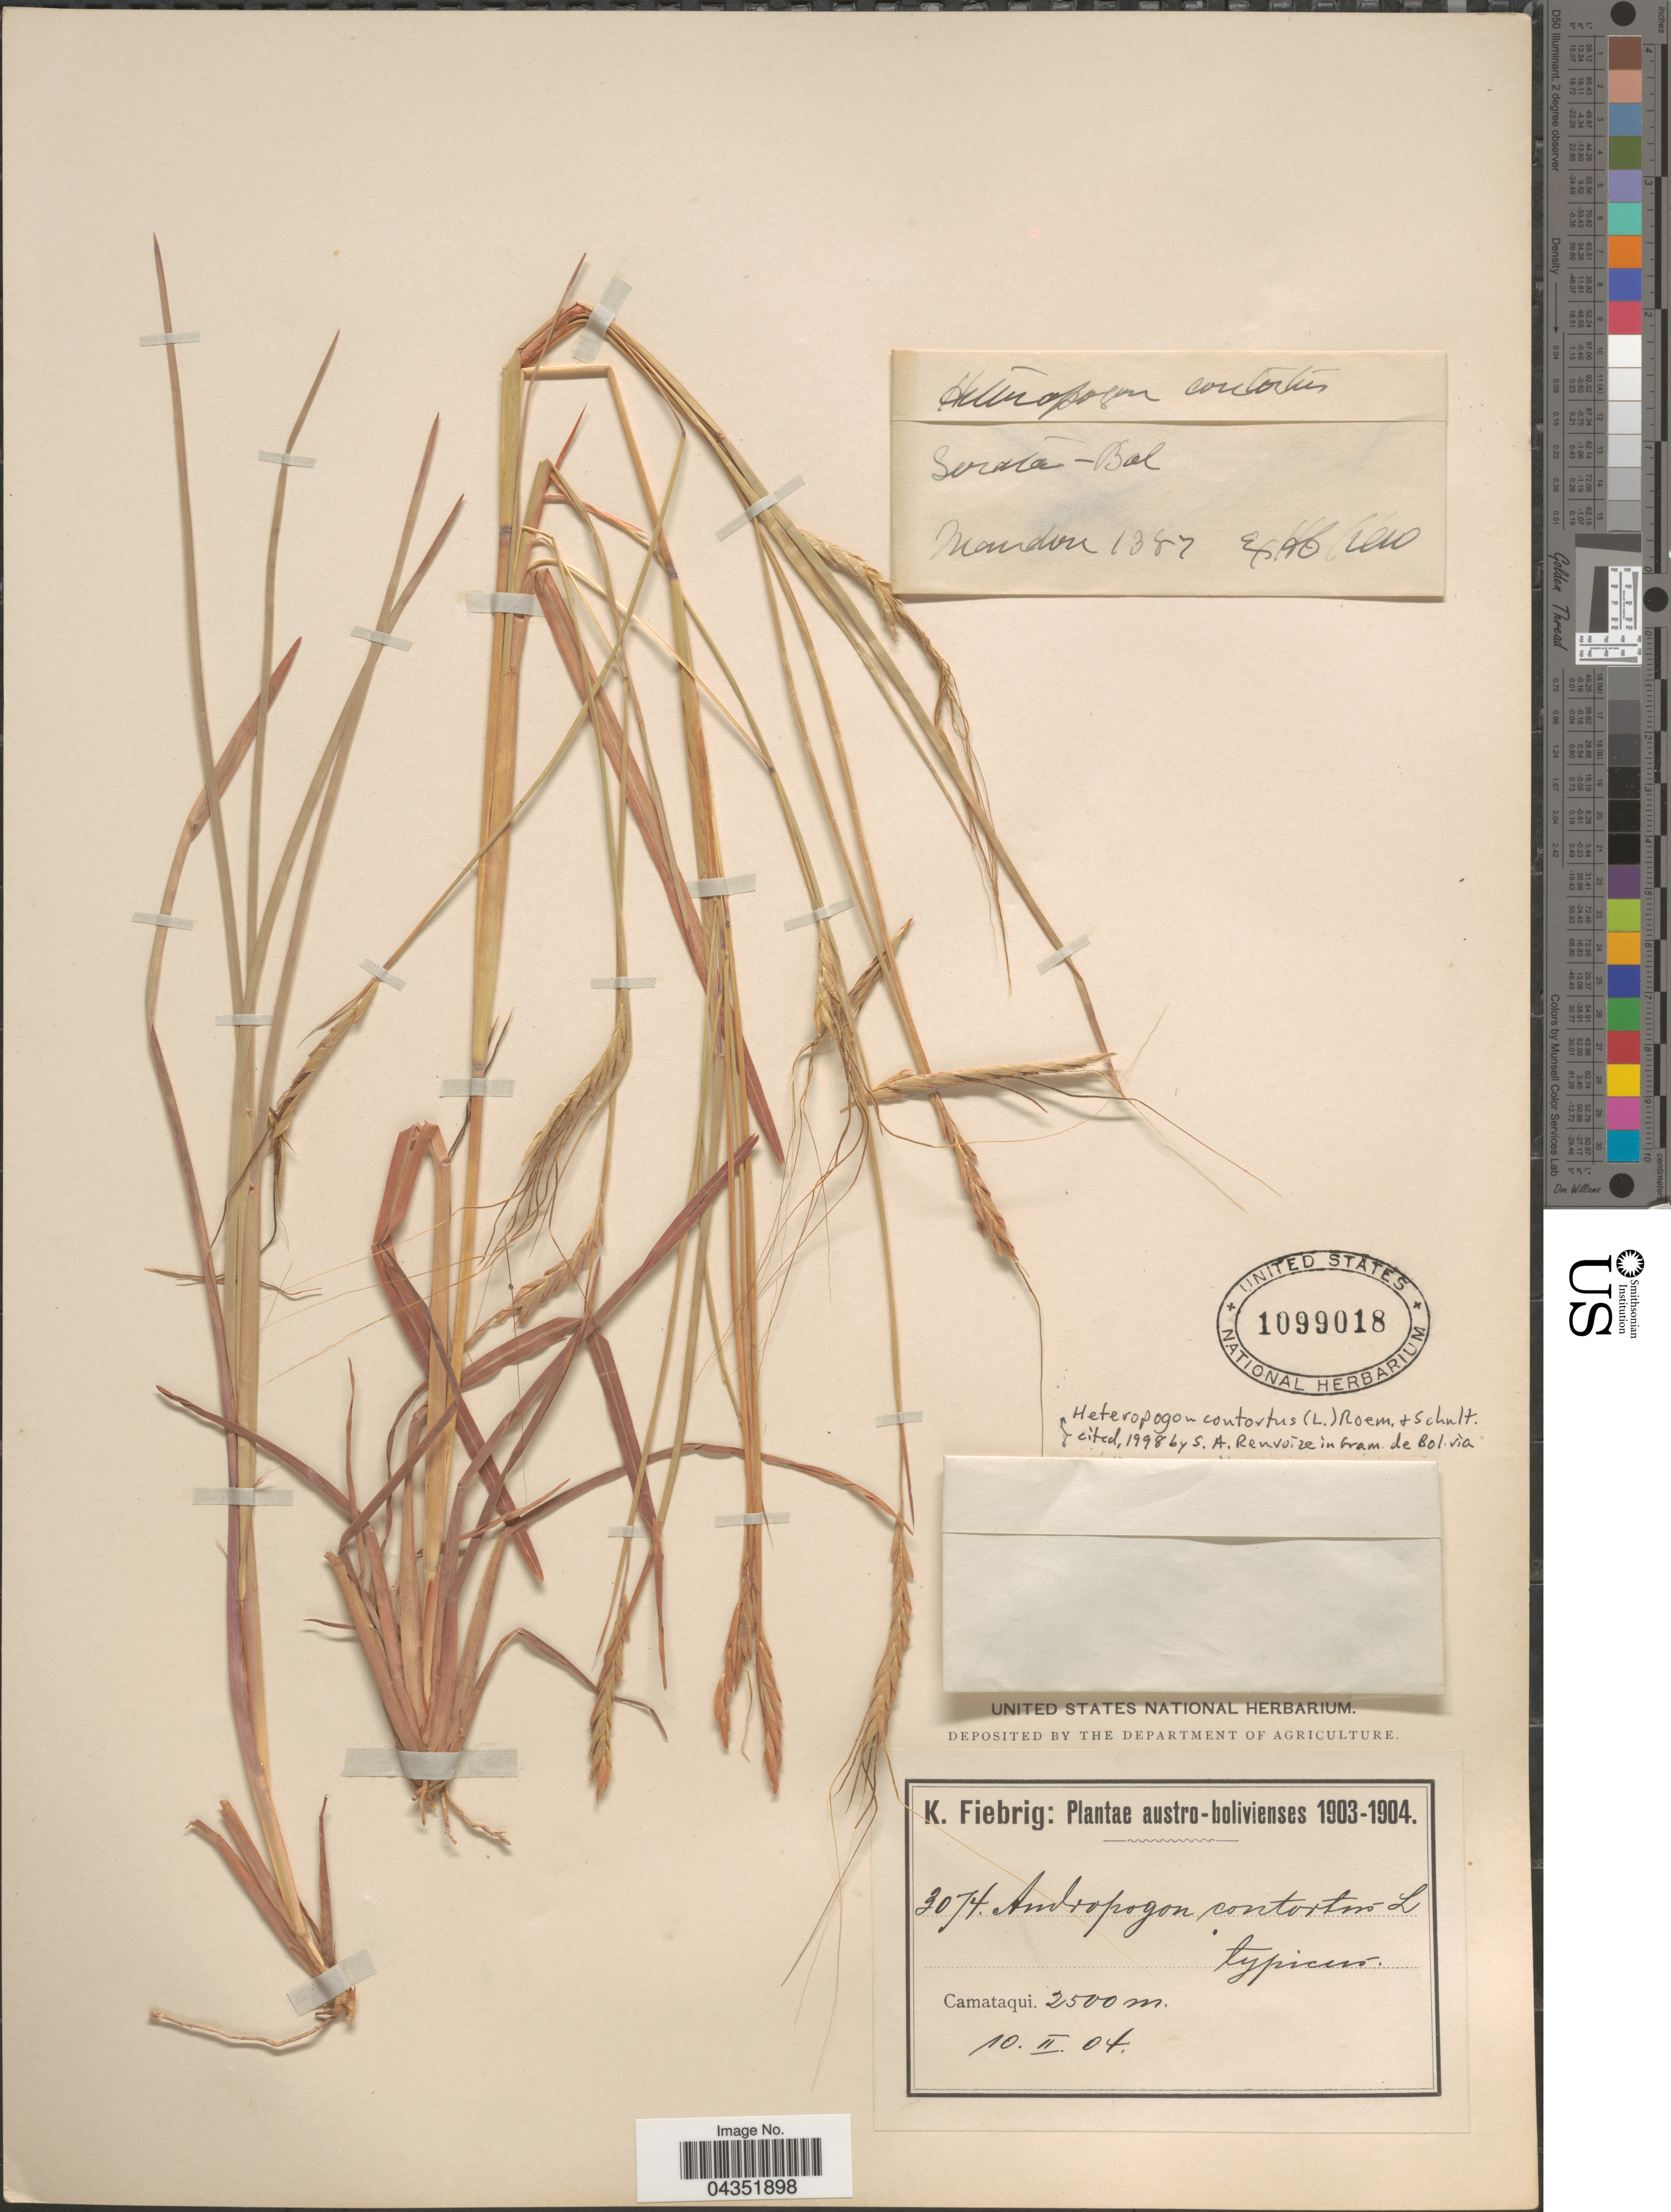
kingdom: Plantae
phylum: Tracheophyta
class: Liliopsida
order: Poales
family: Poaceae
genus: Heteropogon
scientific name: Heteropogon contortus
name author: (L.) P. Beauv. ex Roem. & Schult.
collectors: K. Fiebrig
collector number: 3074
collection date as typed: Transcribed d/m/y: 10/2/4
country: Bolivia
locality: Austro-bolivienses 1903-1904. Camataqui.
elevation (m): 2500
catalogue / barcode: US 1099018-2